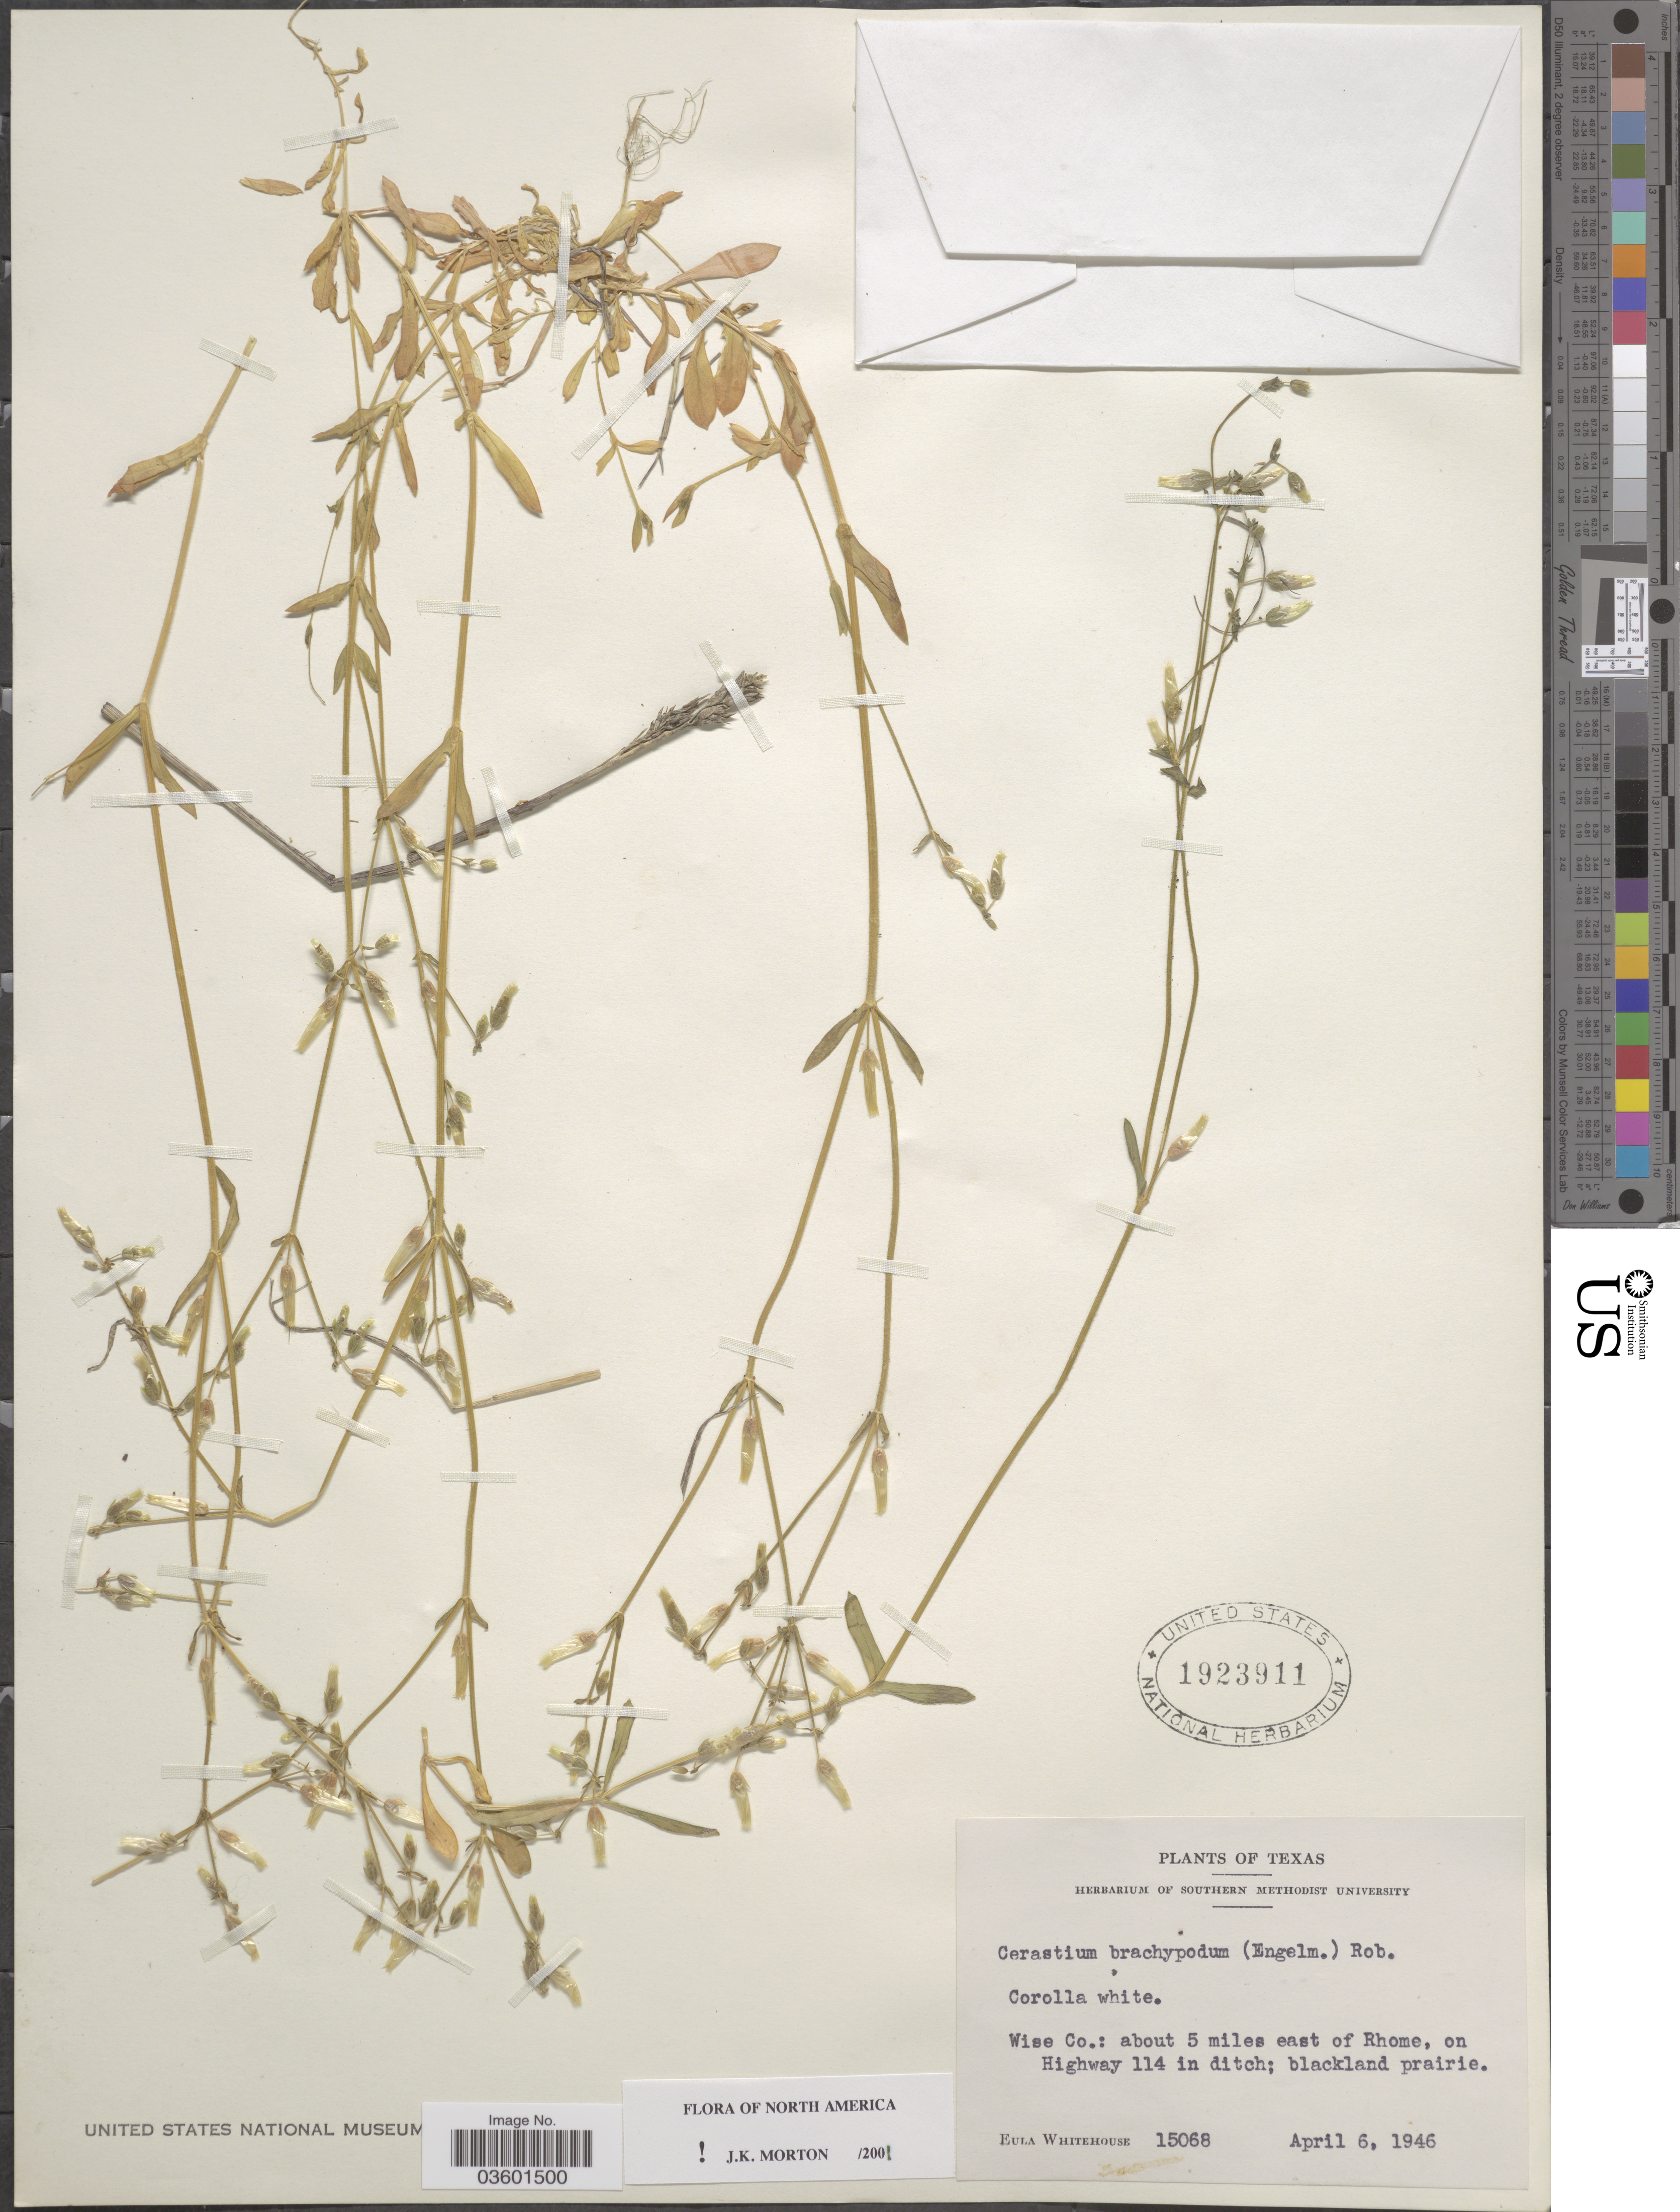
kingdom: Plantae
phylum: Tracheophyta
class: Magnoliopsida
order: Caryophyllales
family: Caryophyllaceae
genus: Cerastium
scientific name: Cerastium brachypodum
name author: (Engelm. ex A. Gray) B.L. Rob.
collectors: E. Whitehouse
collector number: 15068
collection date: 1946-04-06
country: United States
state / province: Texas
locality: Wise Co.: about 5 miles east of Rhome, on Highway 114.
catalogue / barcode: US 1923911